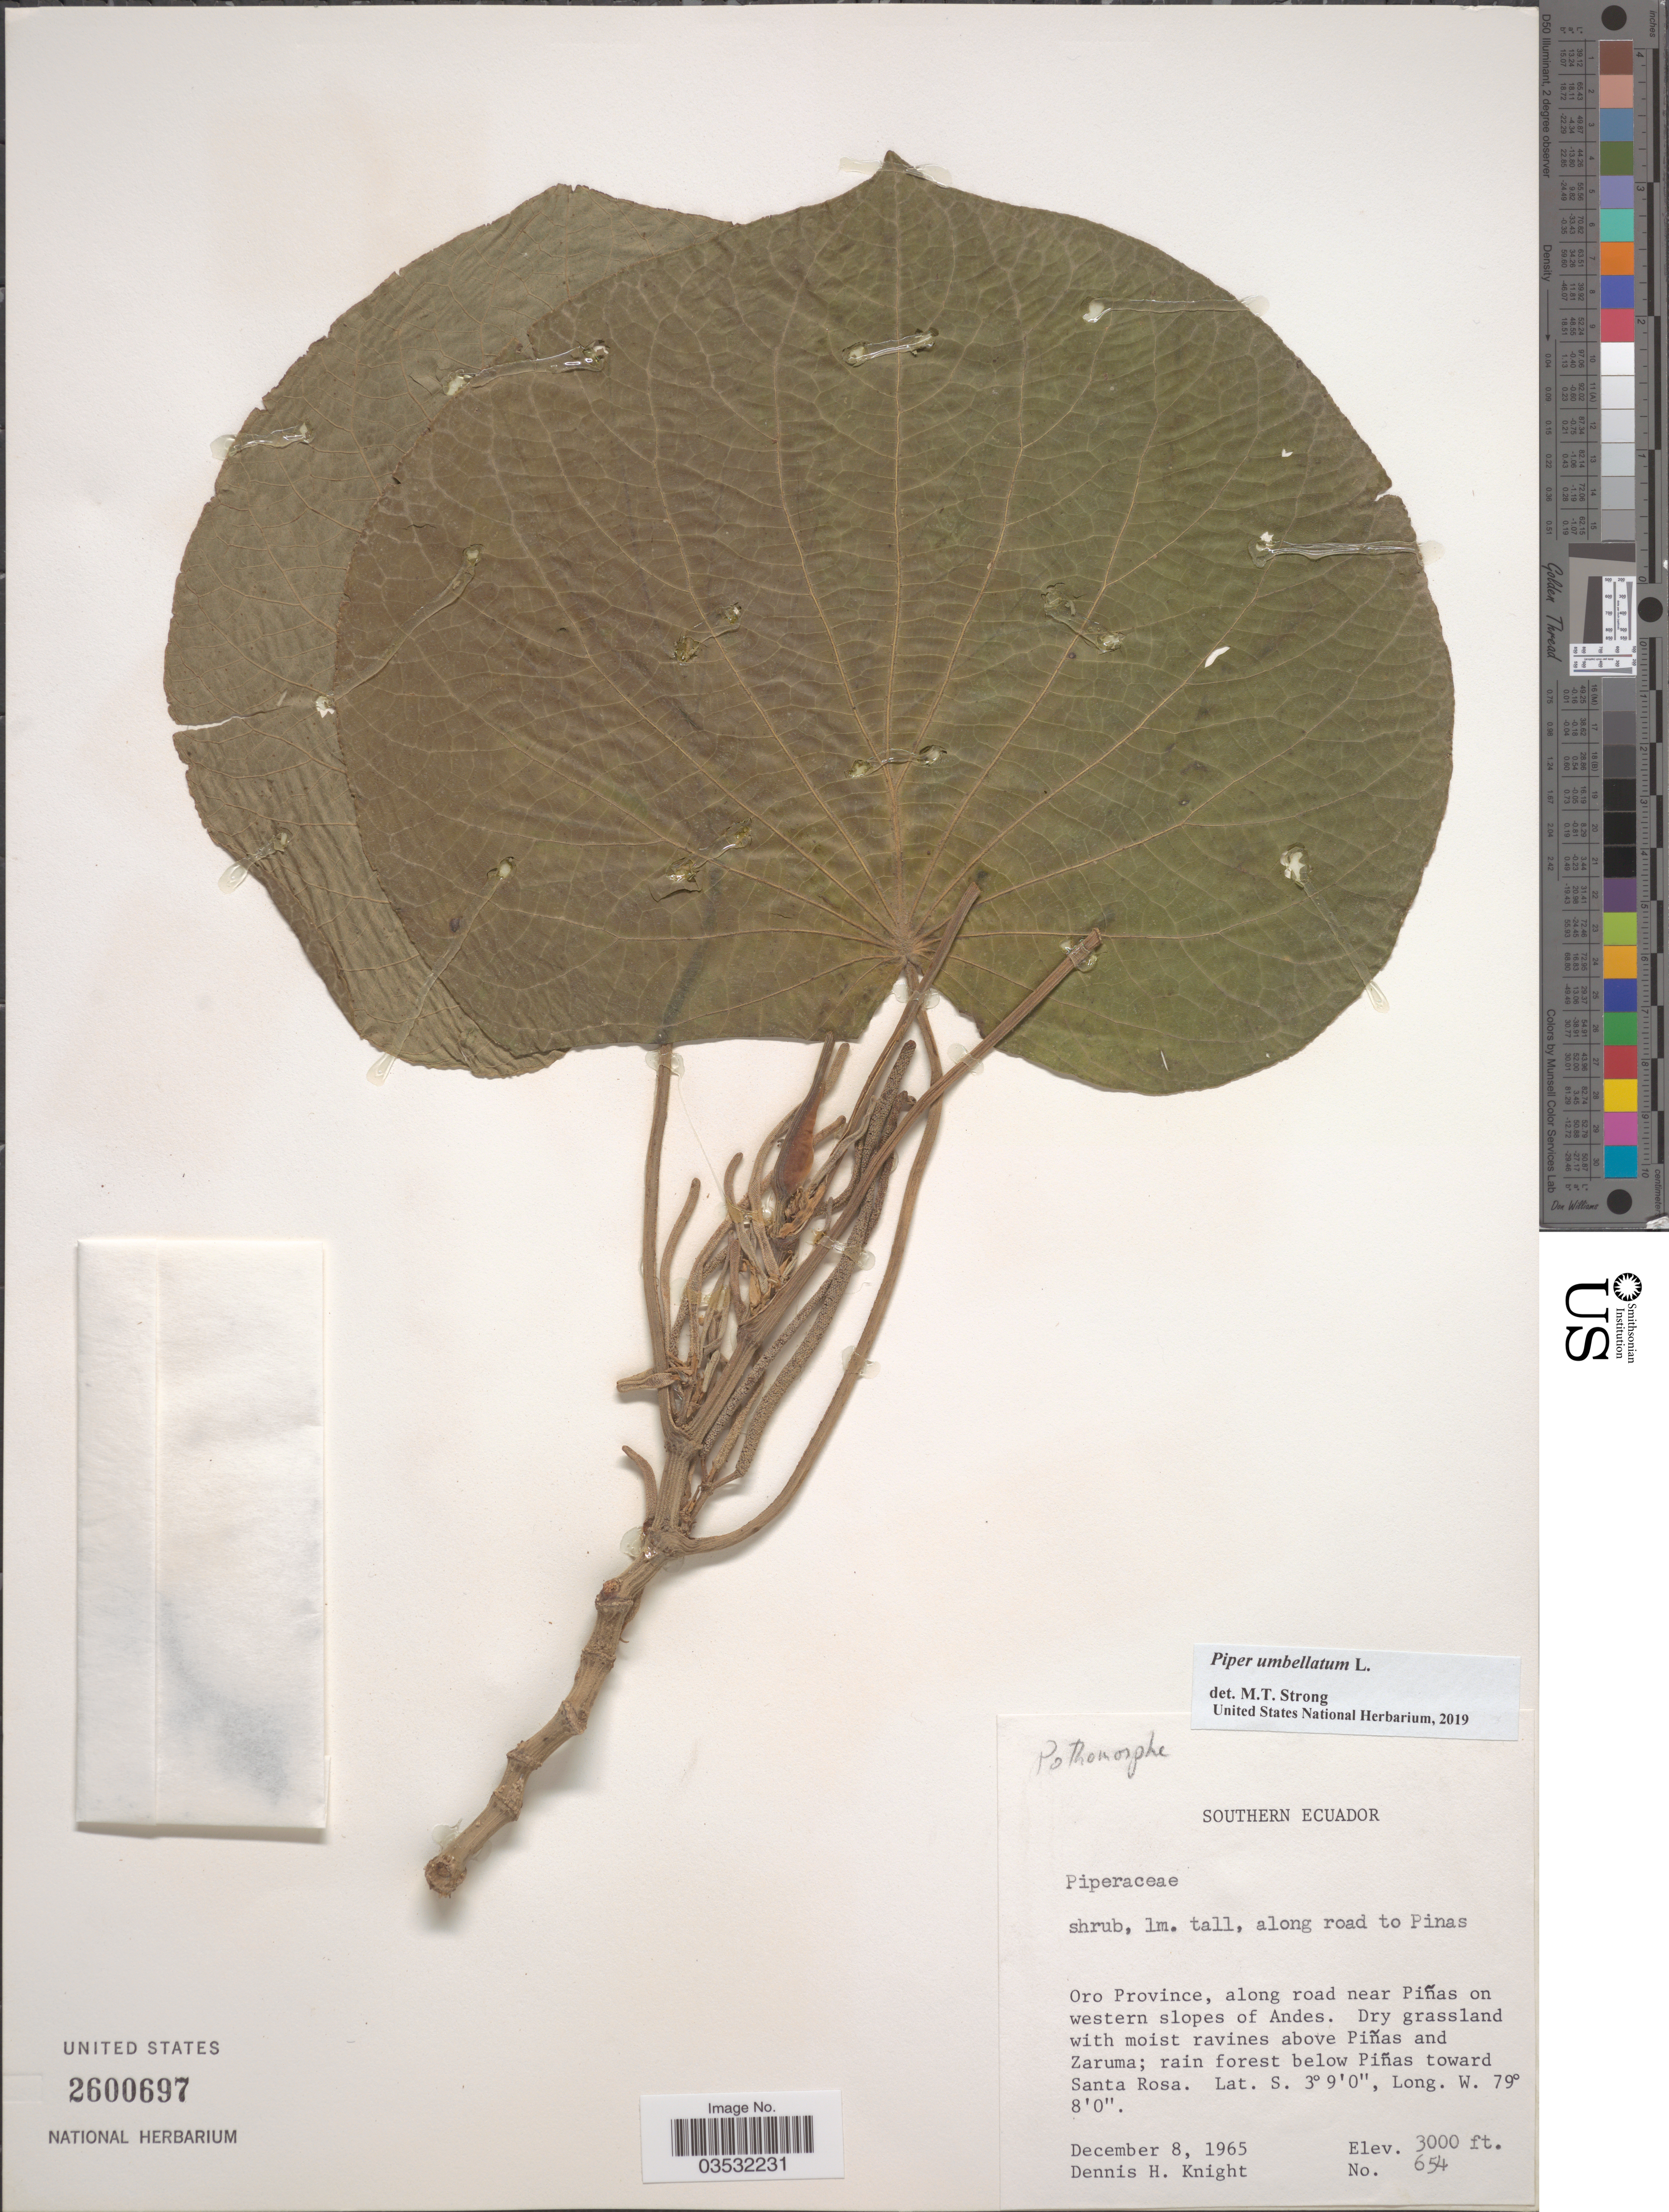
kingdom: Plantae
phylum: Tracheophyta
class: Magnoliopsida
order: Piperales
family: Piperaceae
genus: Piper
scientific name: Piper umbellatum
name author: L.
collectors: D. Knight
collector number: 654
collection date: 1965-12-08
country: Ecuador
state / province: El Oro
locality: Southern Ecuador. Along road near Piñas on western slopes of Andes. Above Piñas and Zaruma; rain forest below Piñas toward Santa Rosa.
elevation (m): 914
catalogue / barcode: US 2600697